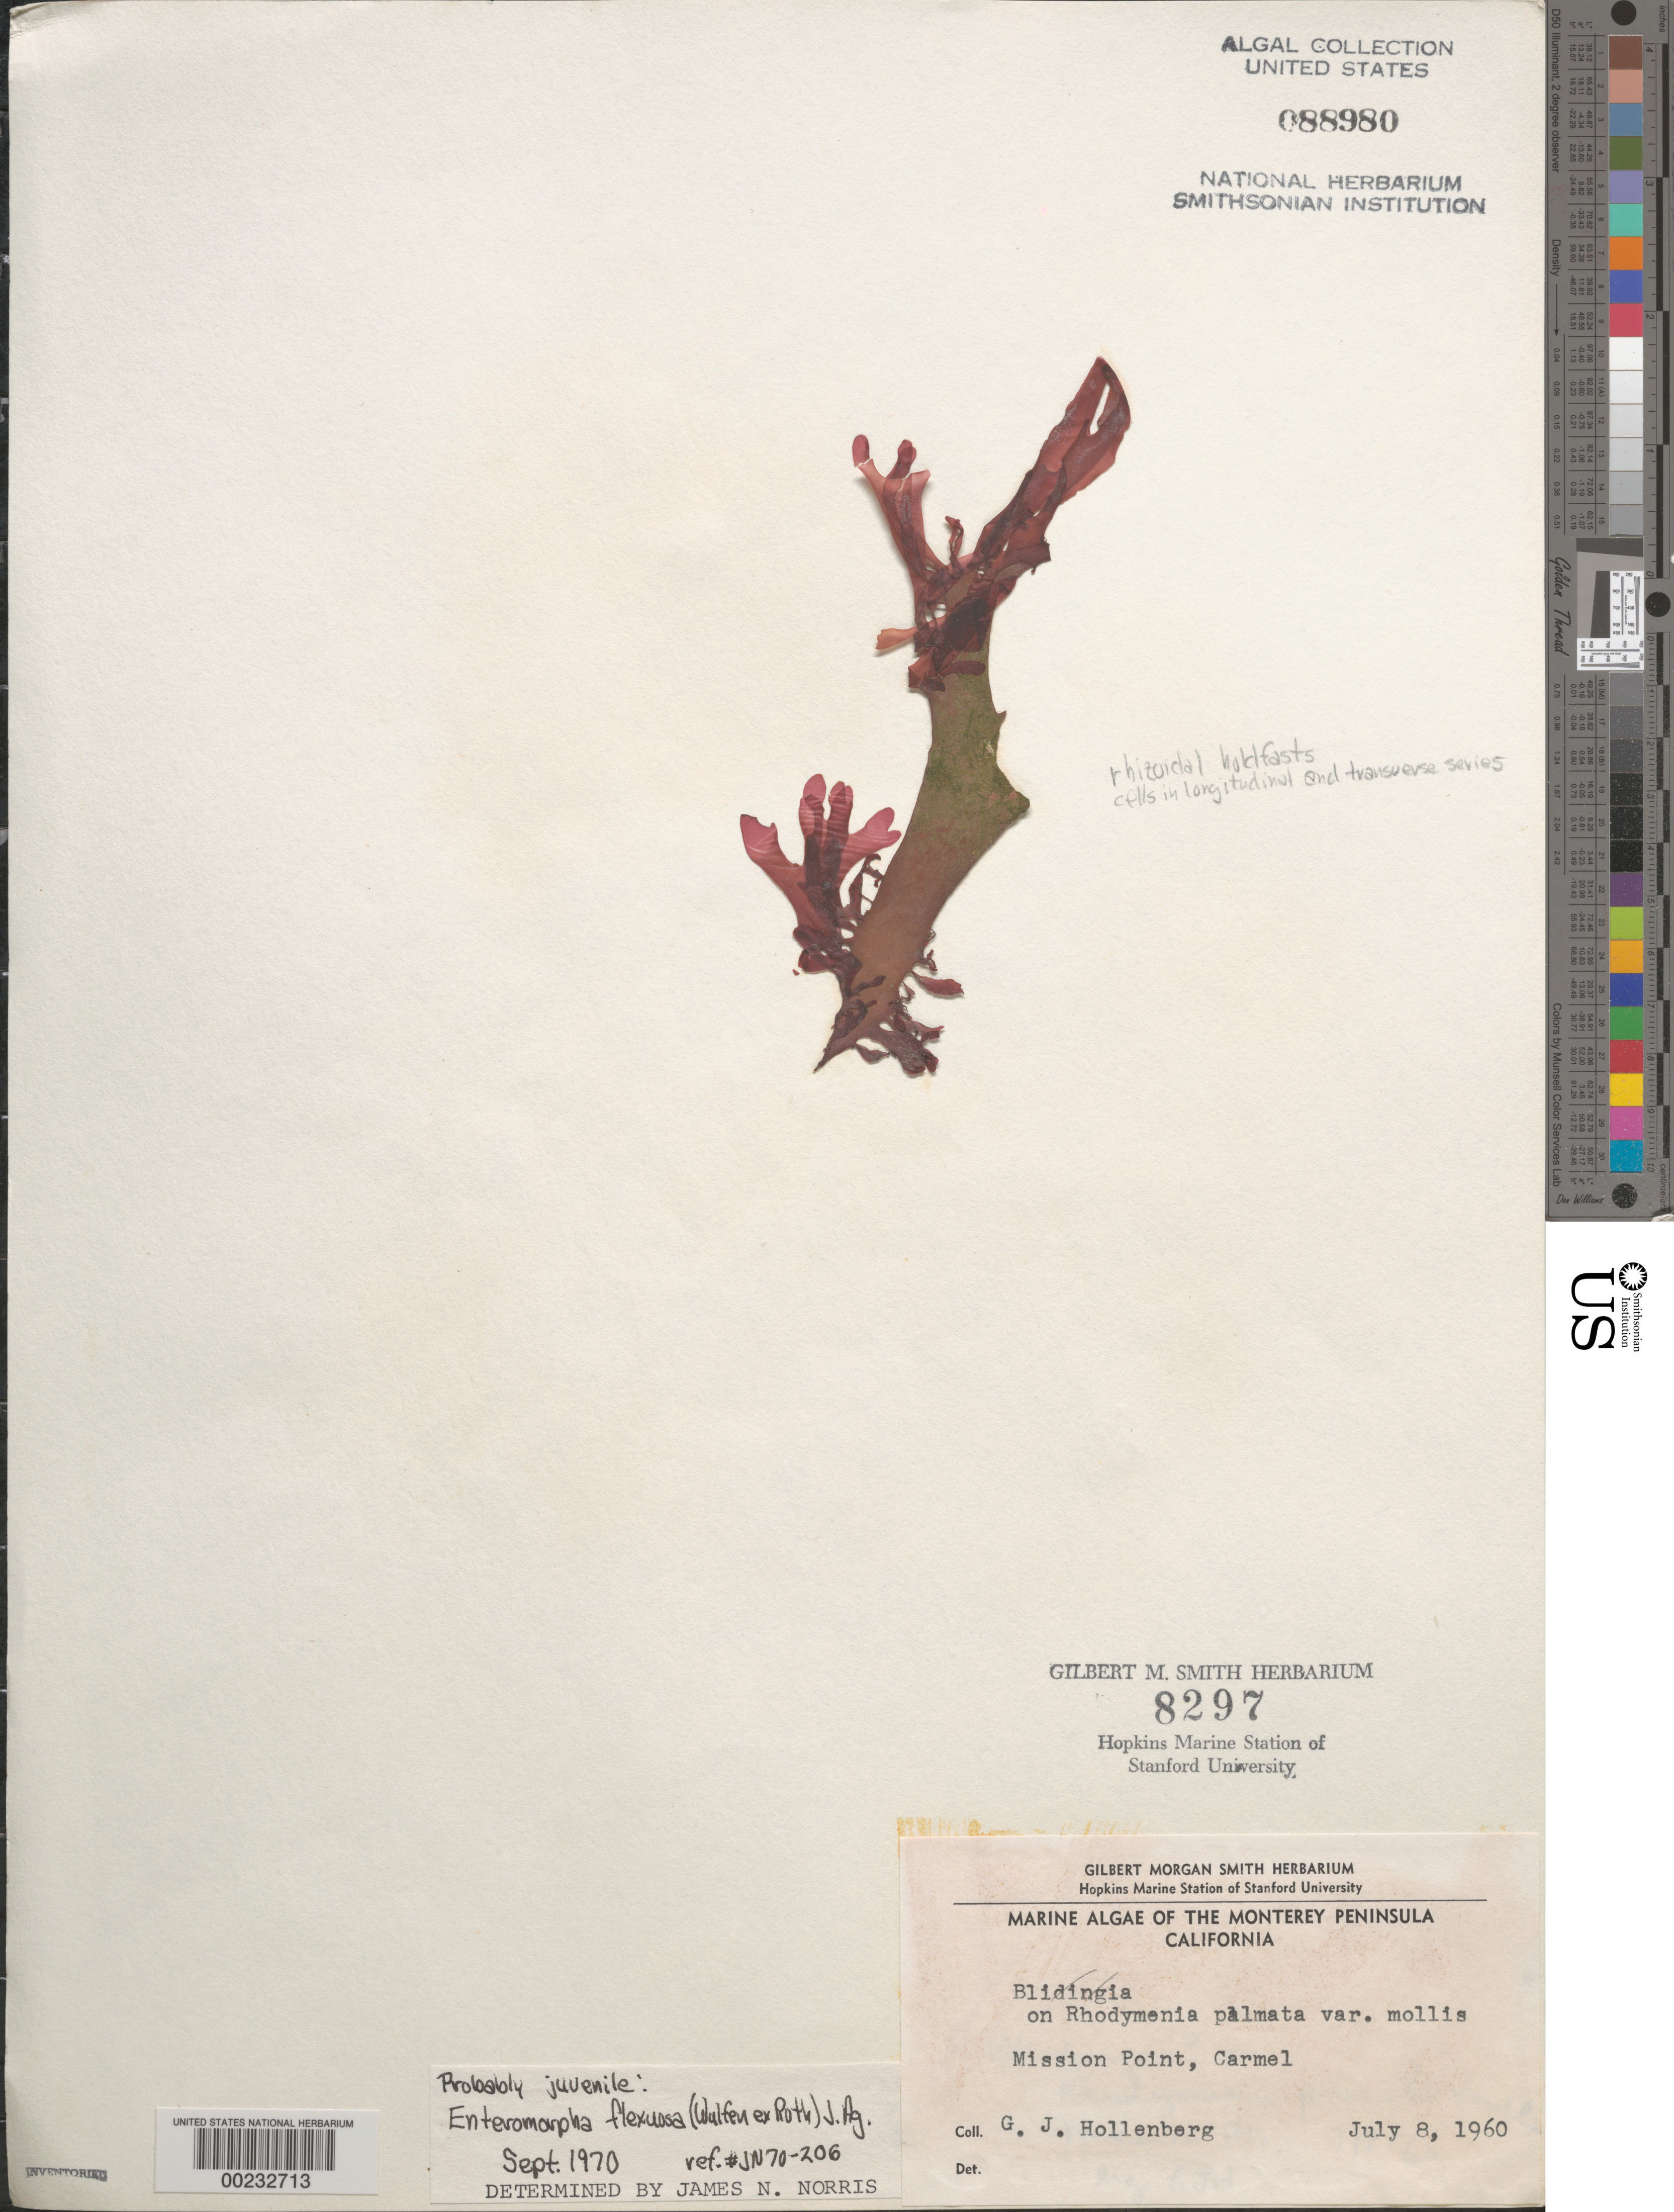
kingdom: Plantae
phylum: Chlorophyta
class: Ulvophyceae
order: Ulvales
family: Ulvaceae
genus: Ulva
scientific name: Ulva flexuosa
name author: Wulfen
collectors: G. Hollenberg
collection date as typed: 08 Jul 1960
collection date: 1960-07-08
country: United States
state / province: California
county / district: Monterey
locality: Mission Point, Carmel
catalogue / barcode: US 88980